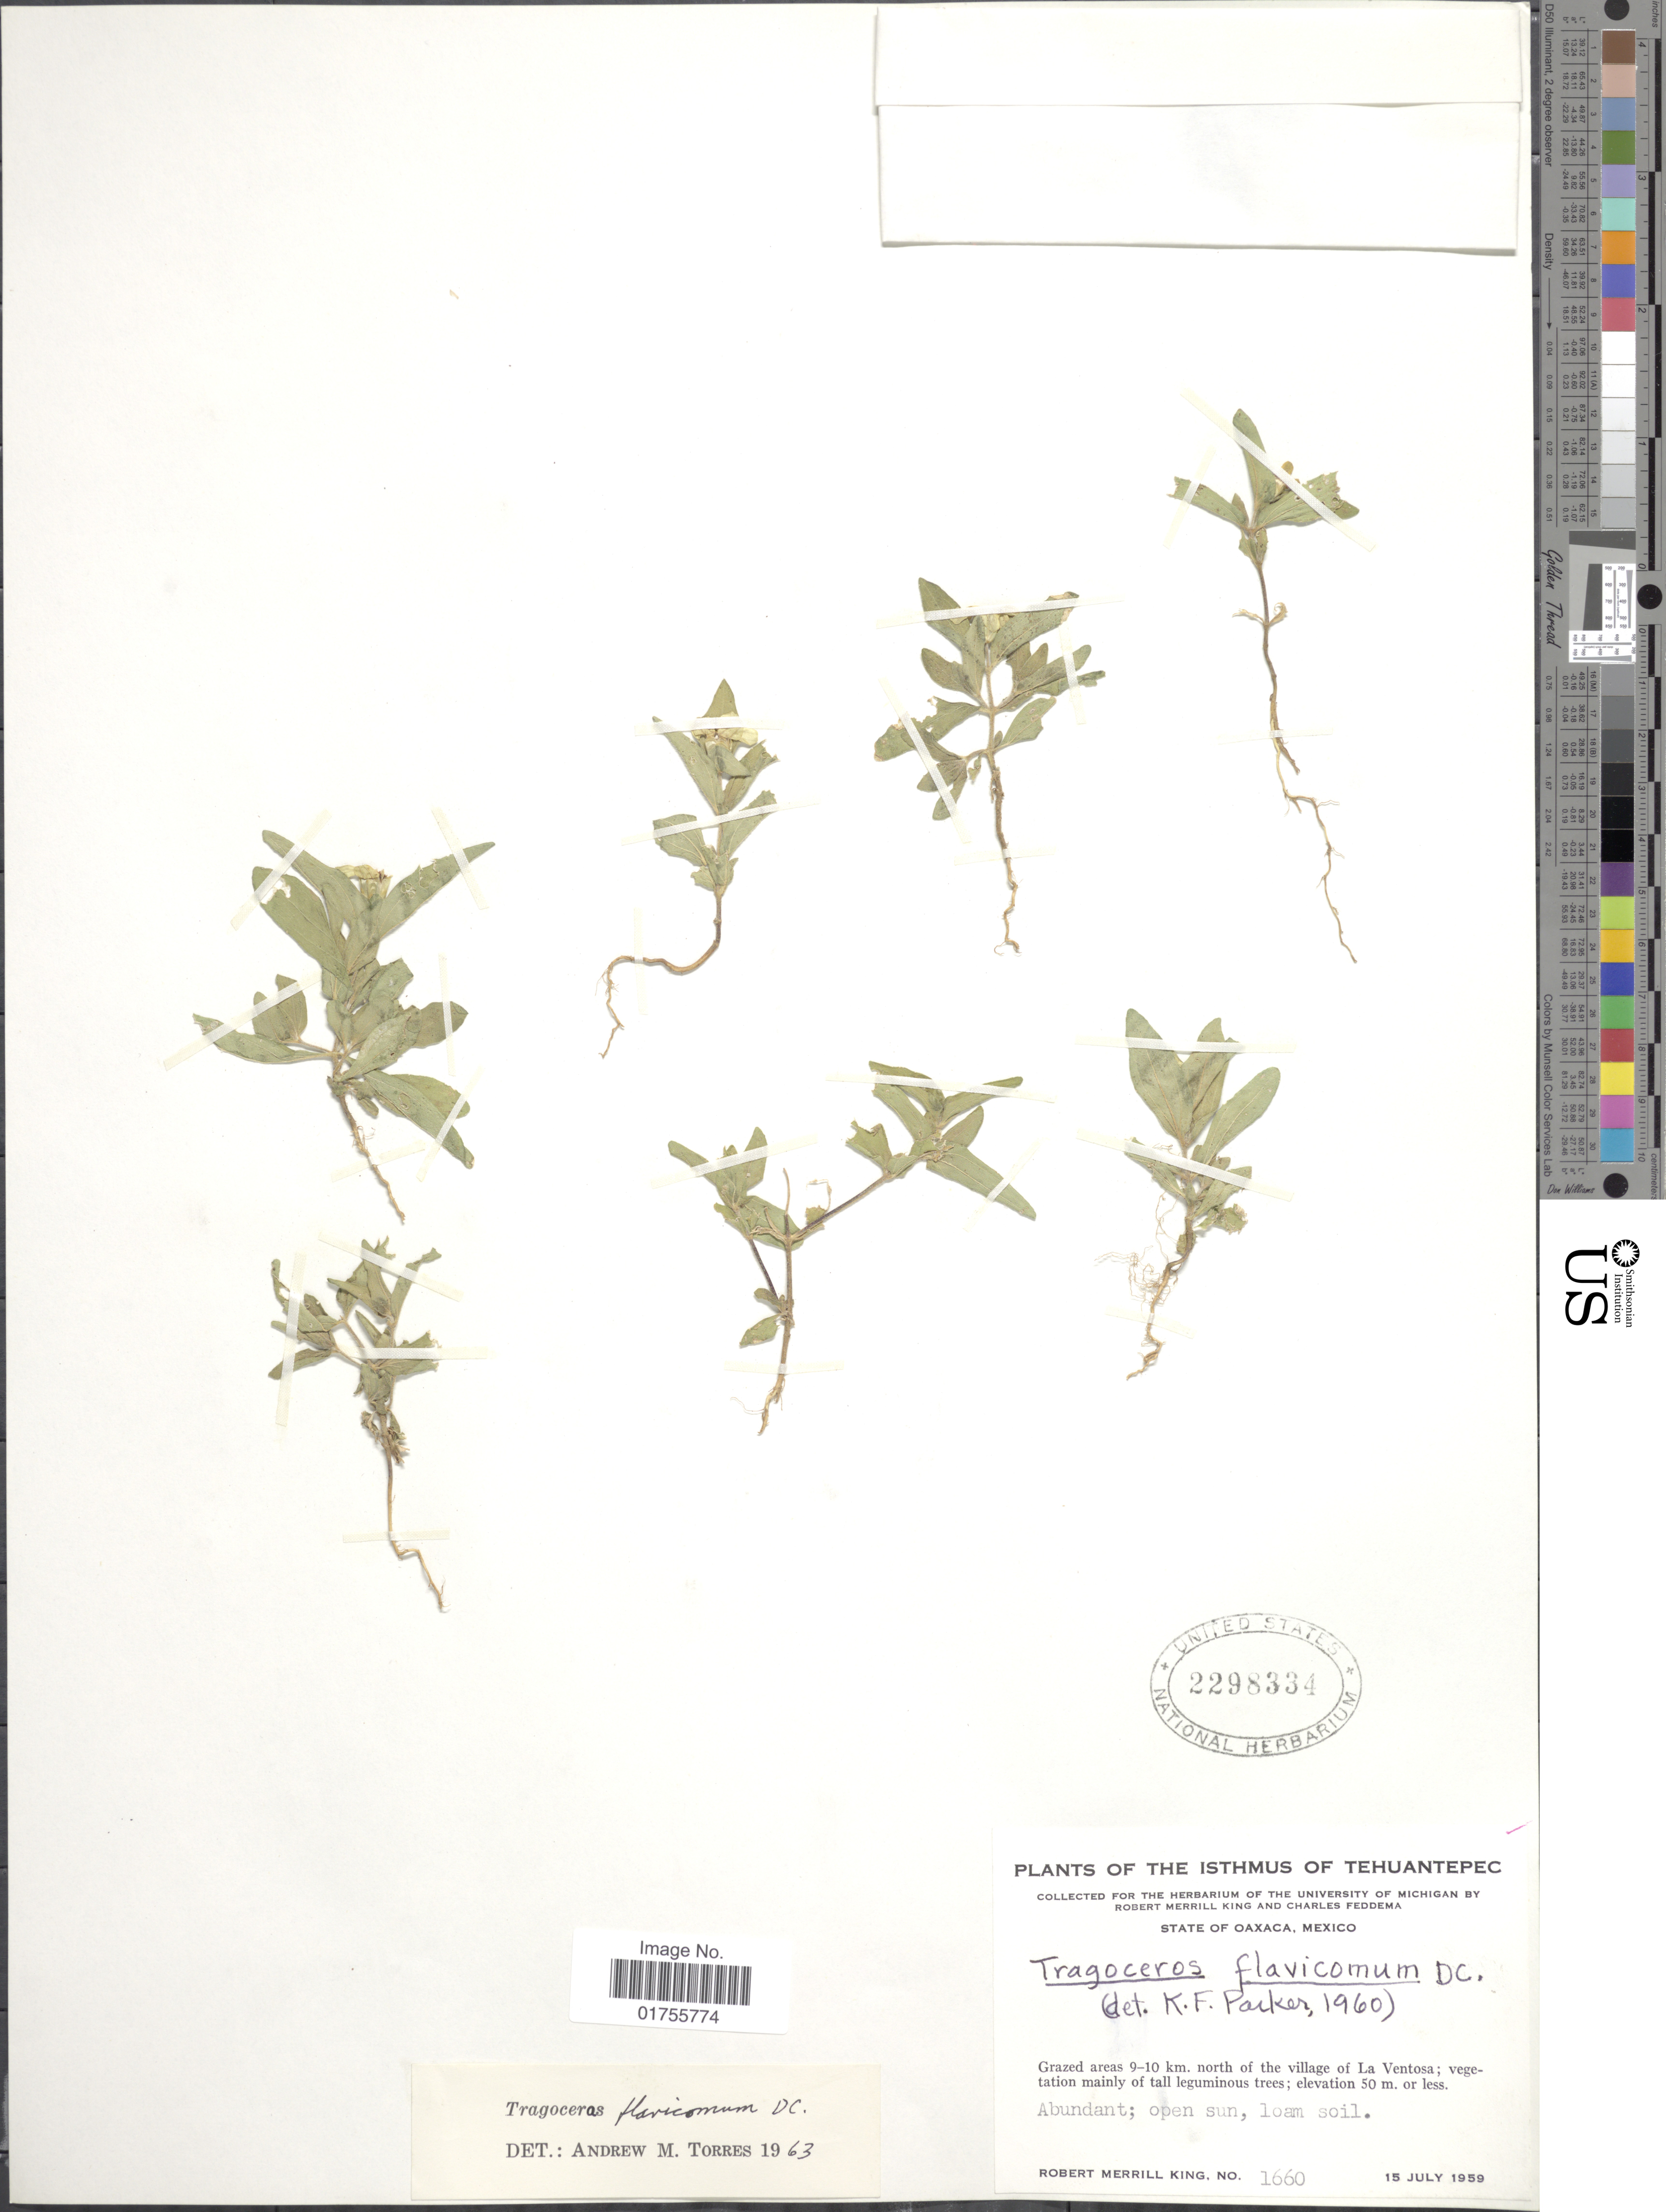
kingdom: Plantae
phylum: Tracheophyta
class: Magnoliopsida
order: Asterales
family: Asteraceae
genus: Tragoceros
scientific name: Tragoceros flavicomum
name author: DC.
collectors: R. M. King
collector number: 1660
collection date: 1959-07-15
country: Mexico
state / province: Oaxaca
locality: The Isthmus of Tehuantepec, Grazed areas, 9-10 km north of the village of La Ventosa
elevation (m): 50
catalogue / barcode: US 2298334